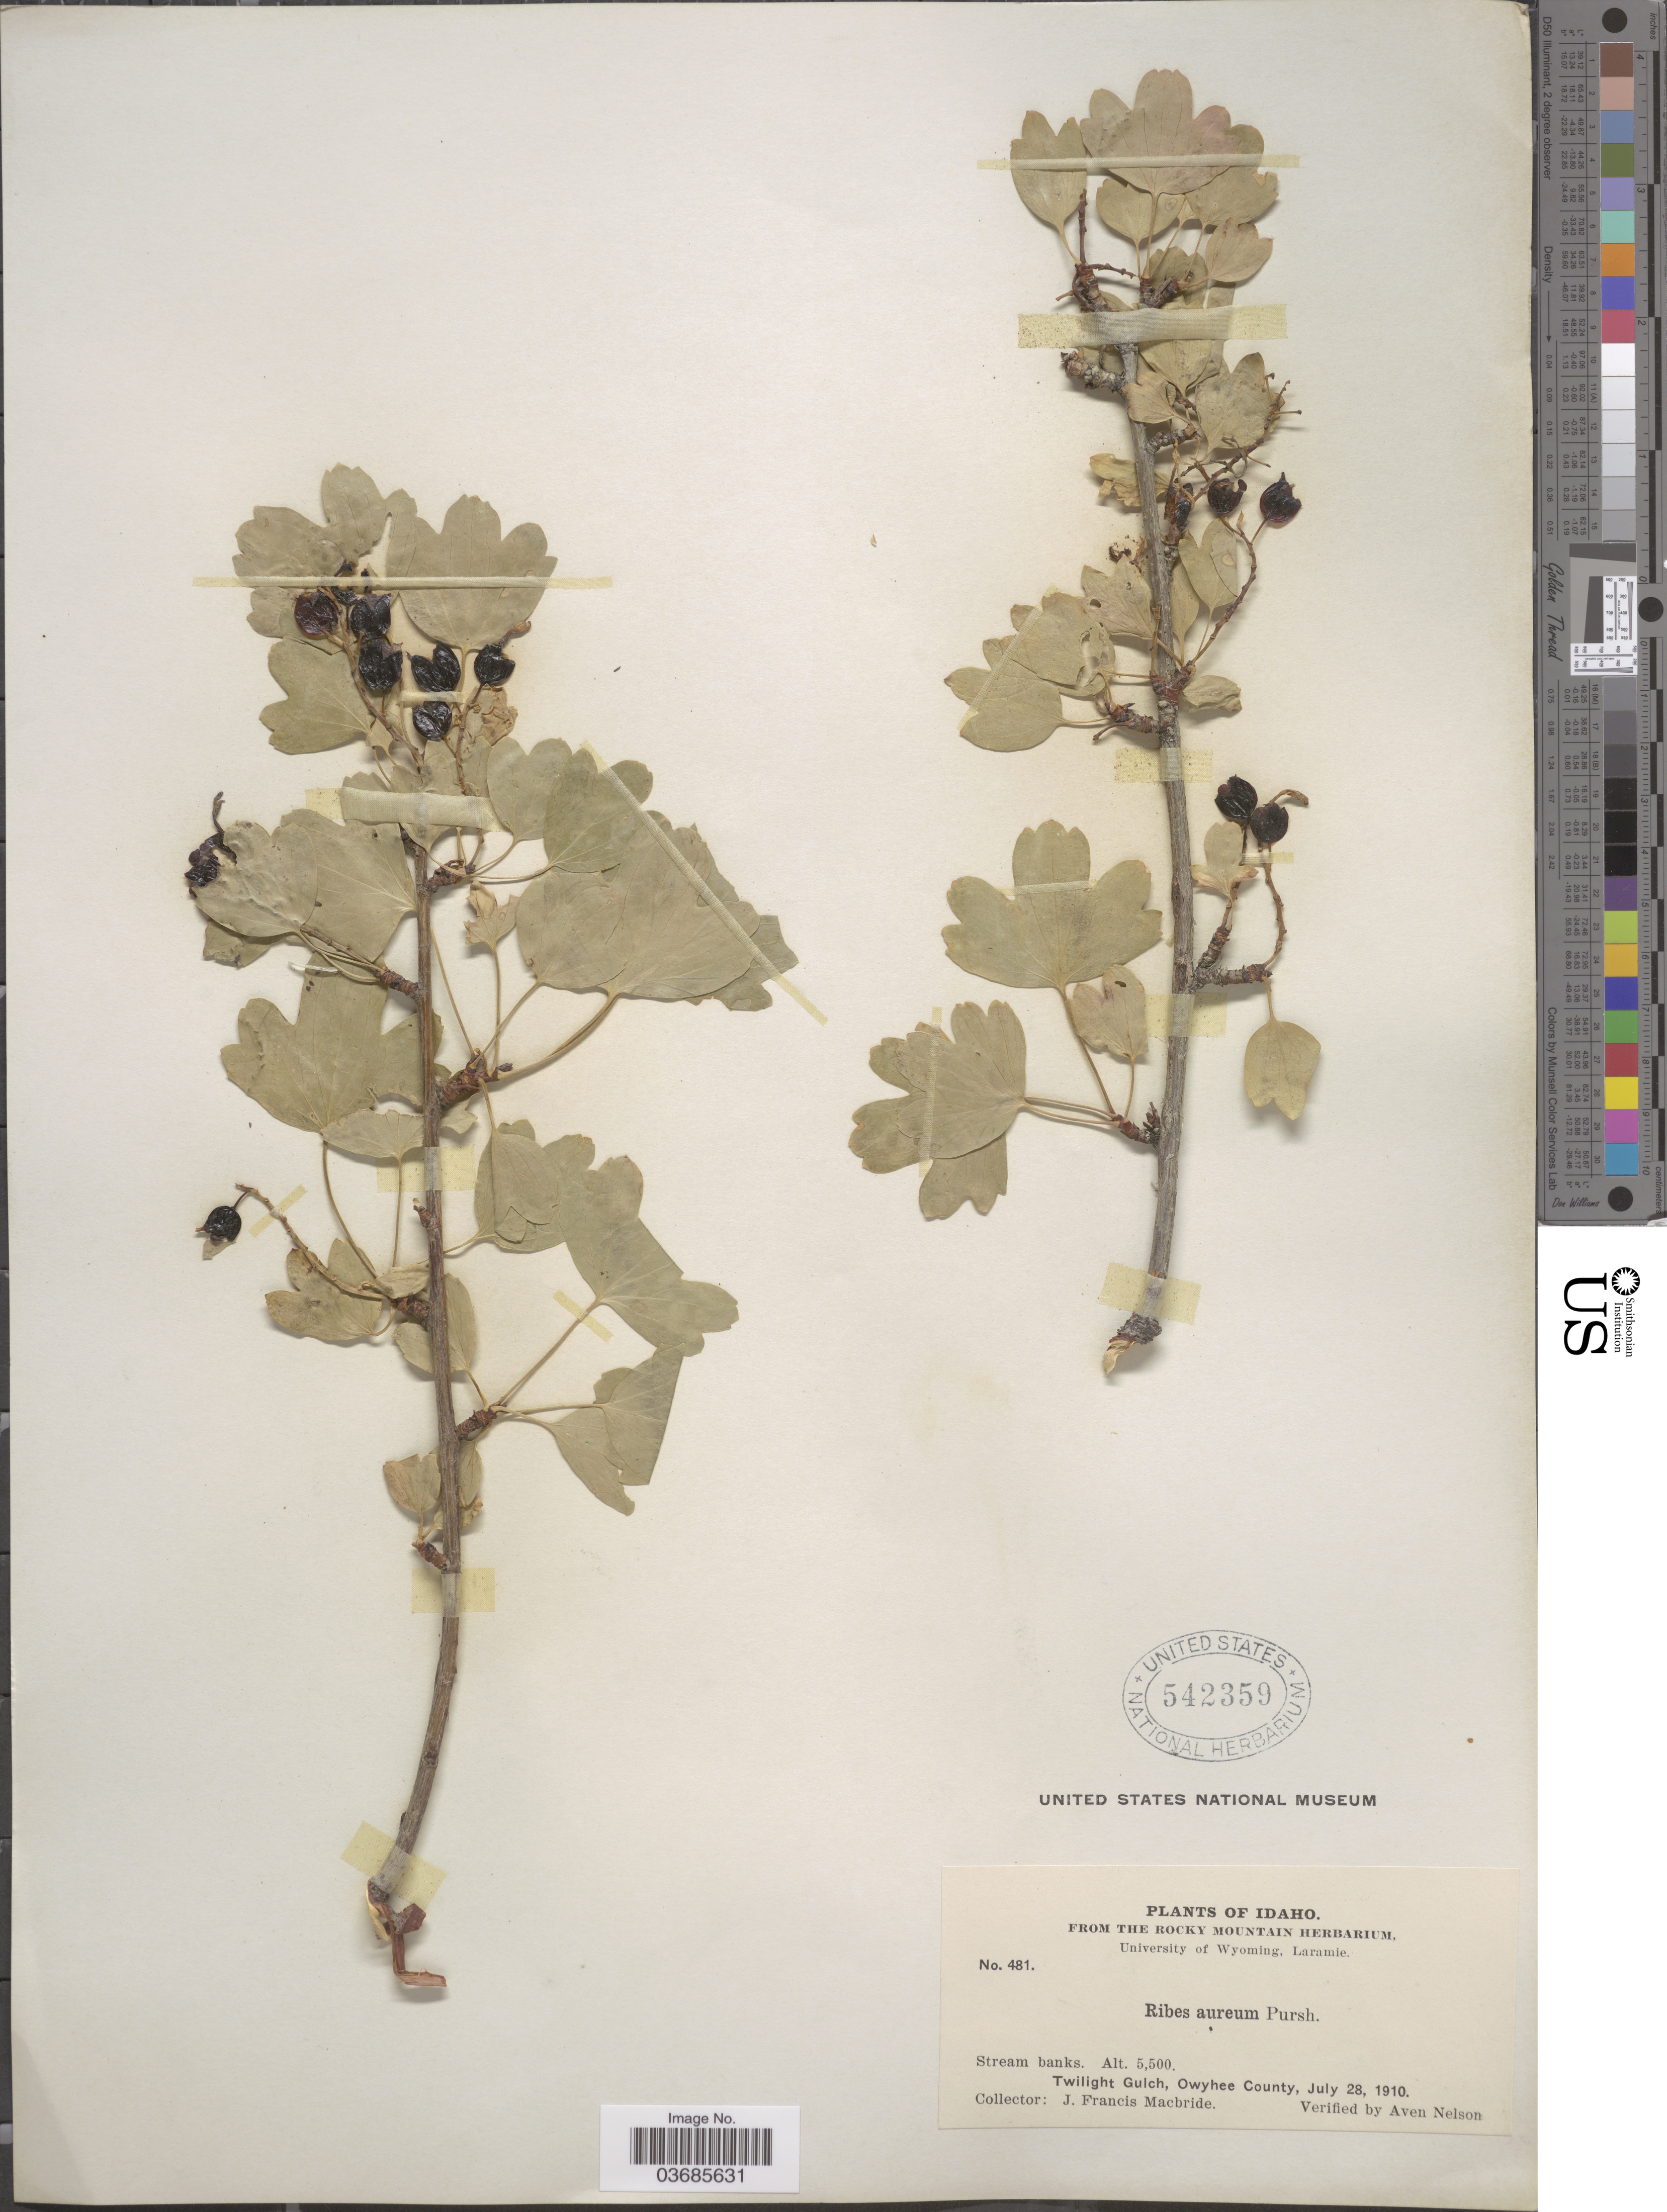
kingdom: Plantae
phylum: Tracheophyta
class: Magnoliopsida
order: Saxifragales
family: Grossulariaceae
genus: Ribes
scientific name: Ribes aureum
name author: Pursh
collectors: J. F. Macbride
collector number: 481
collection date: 1910-07-28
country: United States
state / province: Idaho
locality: Twilight Gulch, Owyhee County.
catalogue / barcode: US 542359